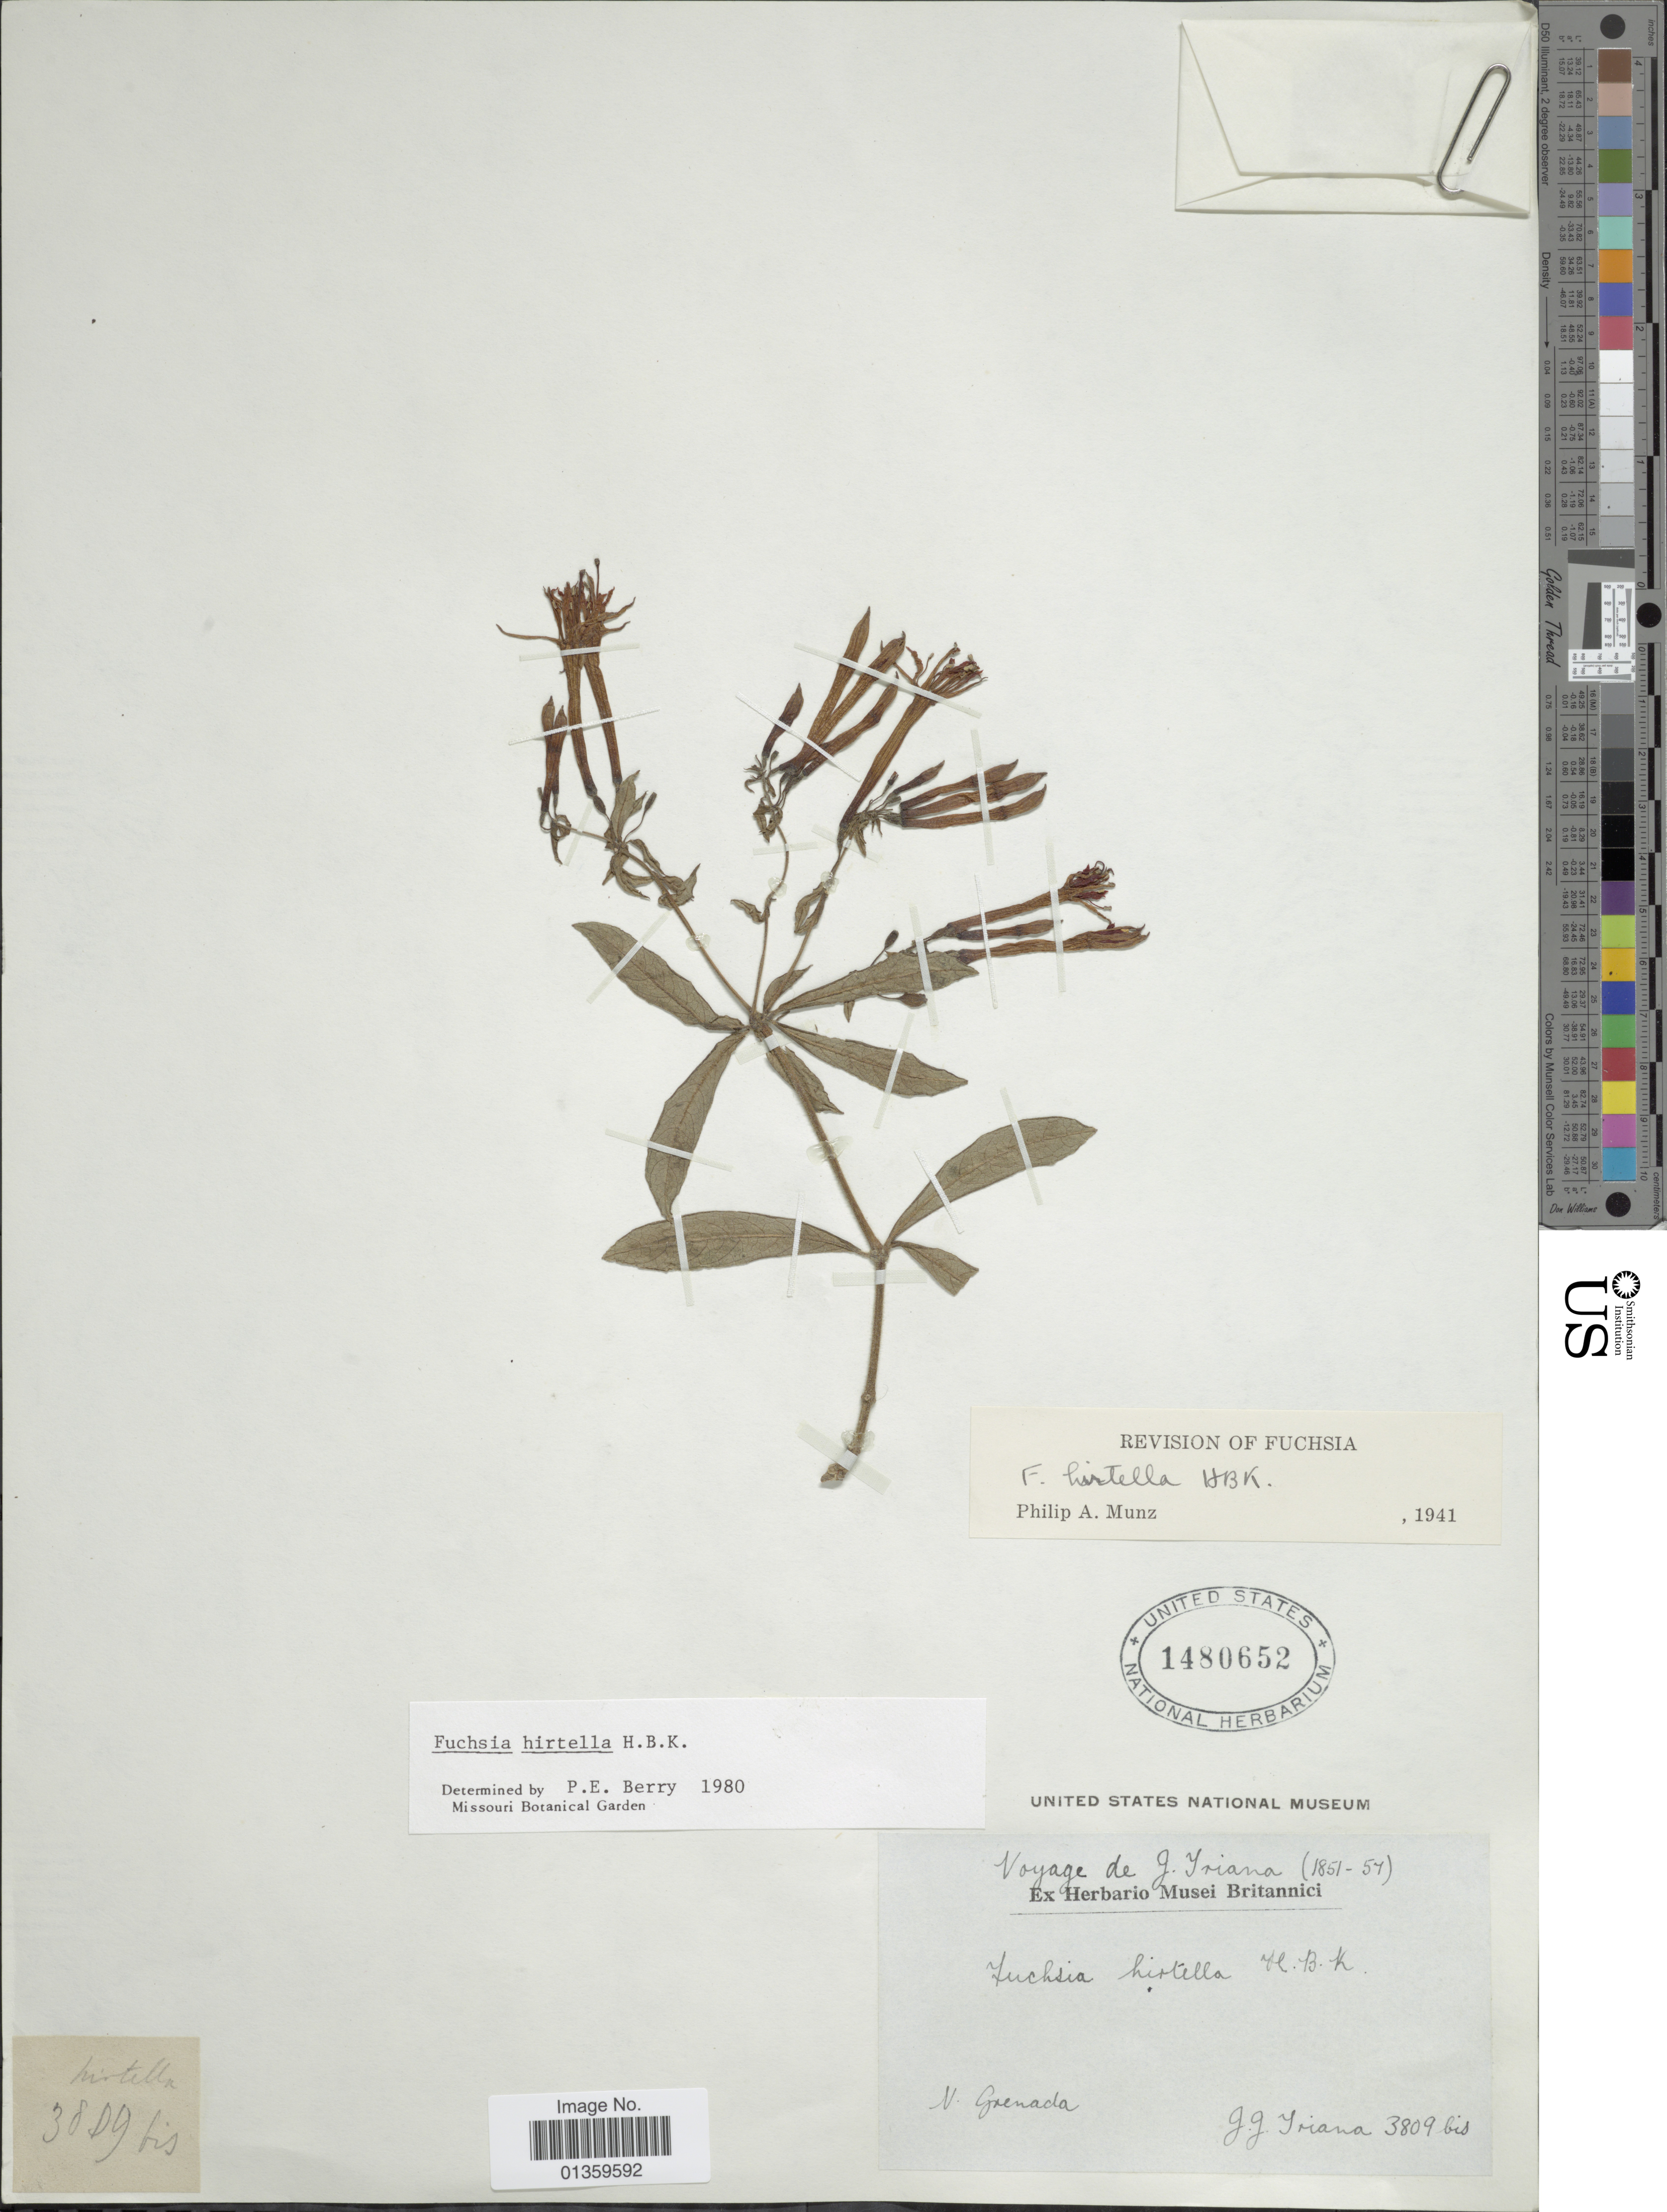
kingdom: Plantae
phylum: Tracheophyta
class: Magnoliopsida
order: Myrtales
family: Onagraceae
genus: Fuchsia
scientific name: Fuchsia hirtella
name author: Kunth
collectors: J. J. Triana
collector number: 3809bis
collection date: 1851/1857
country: Colombia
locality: N. Grenada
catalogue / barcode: US 1480652